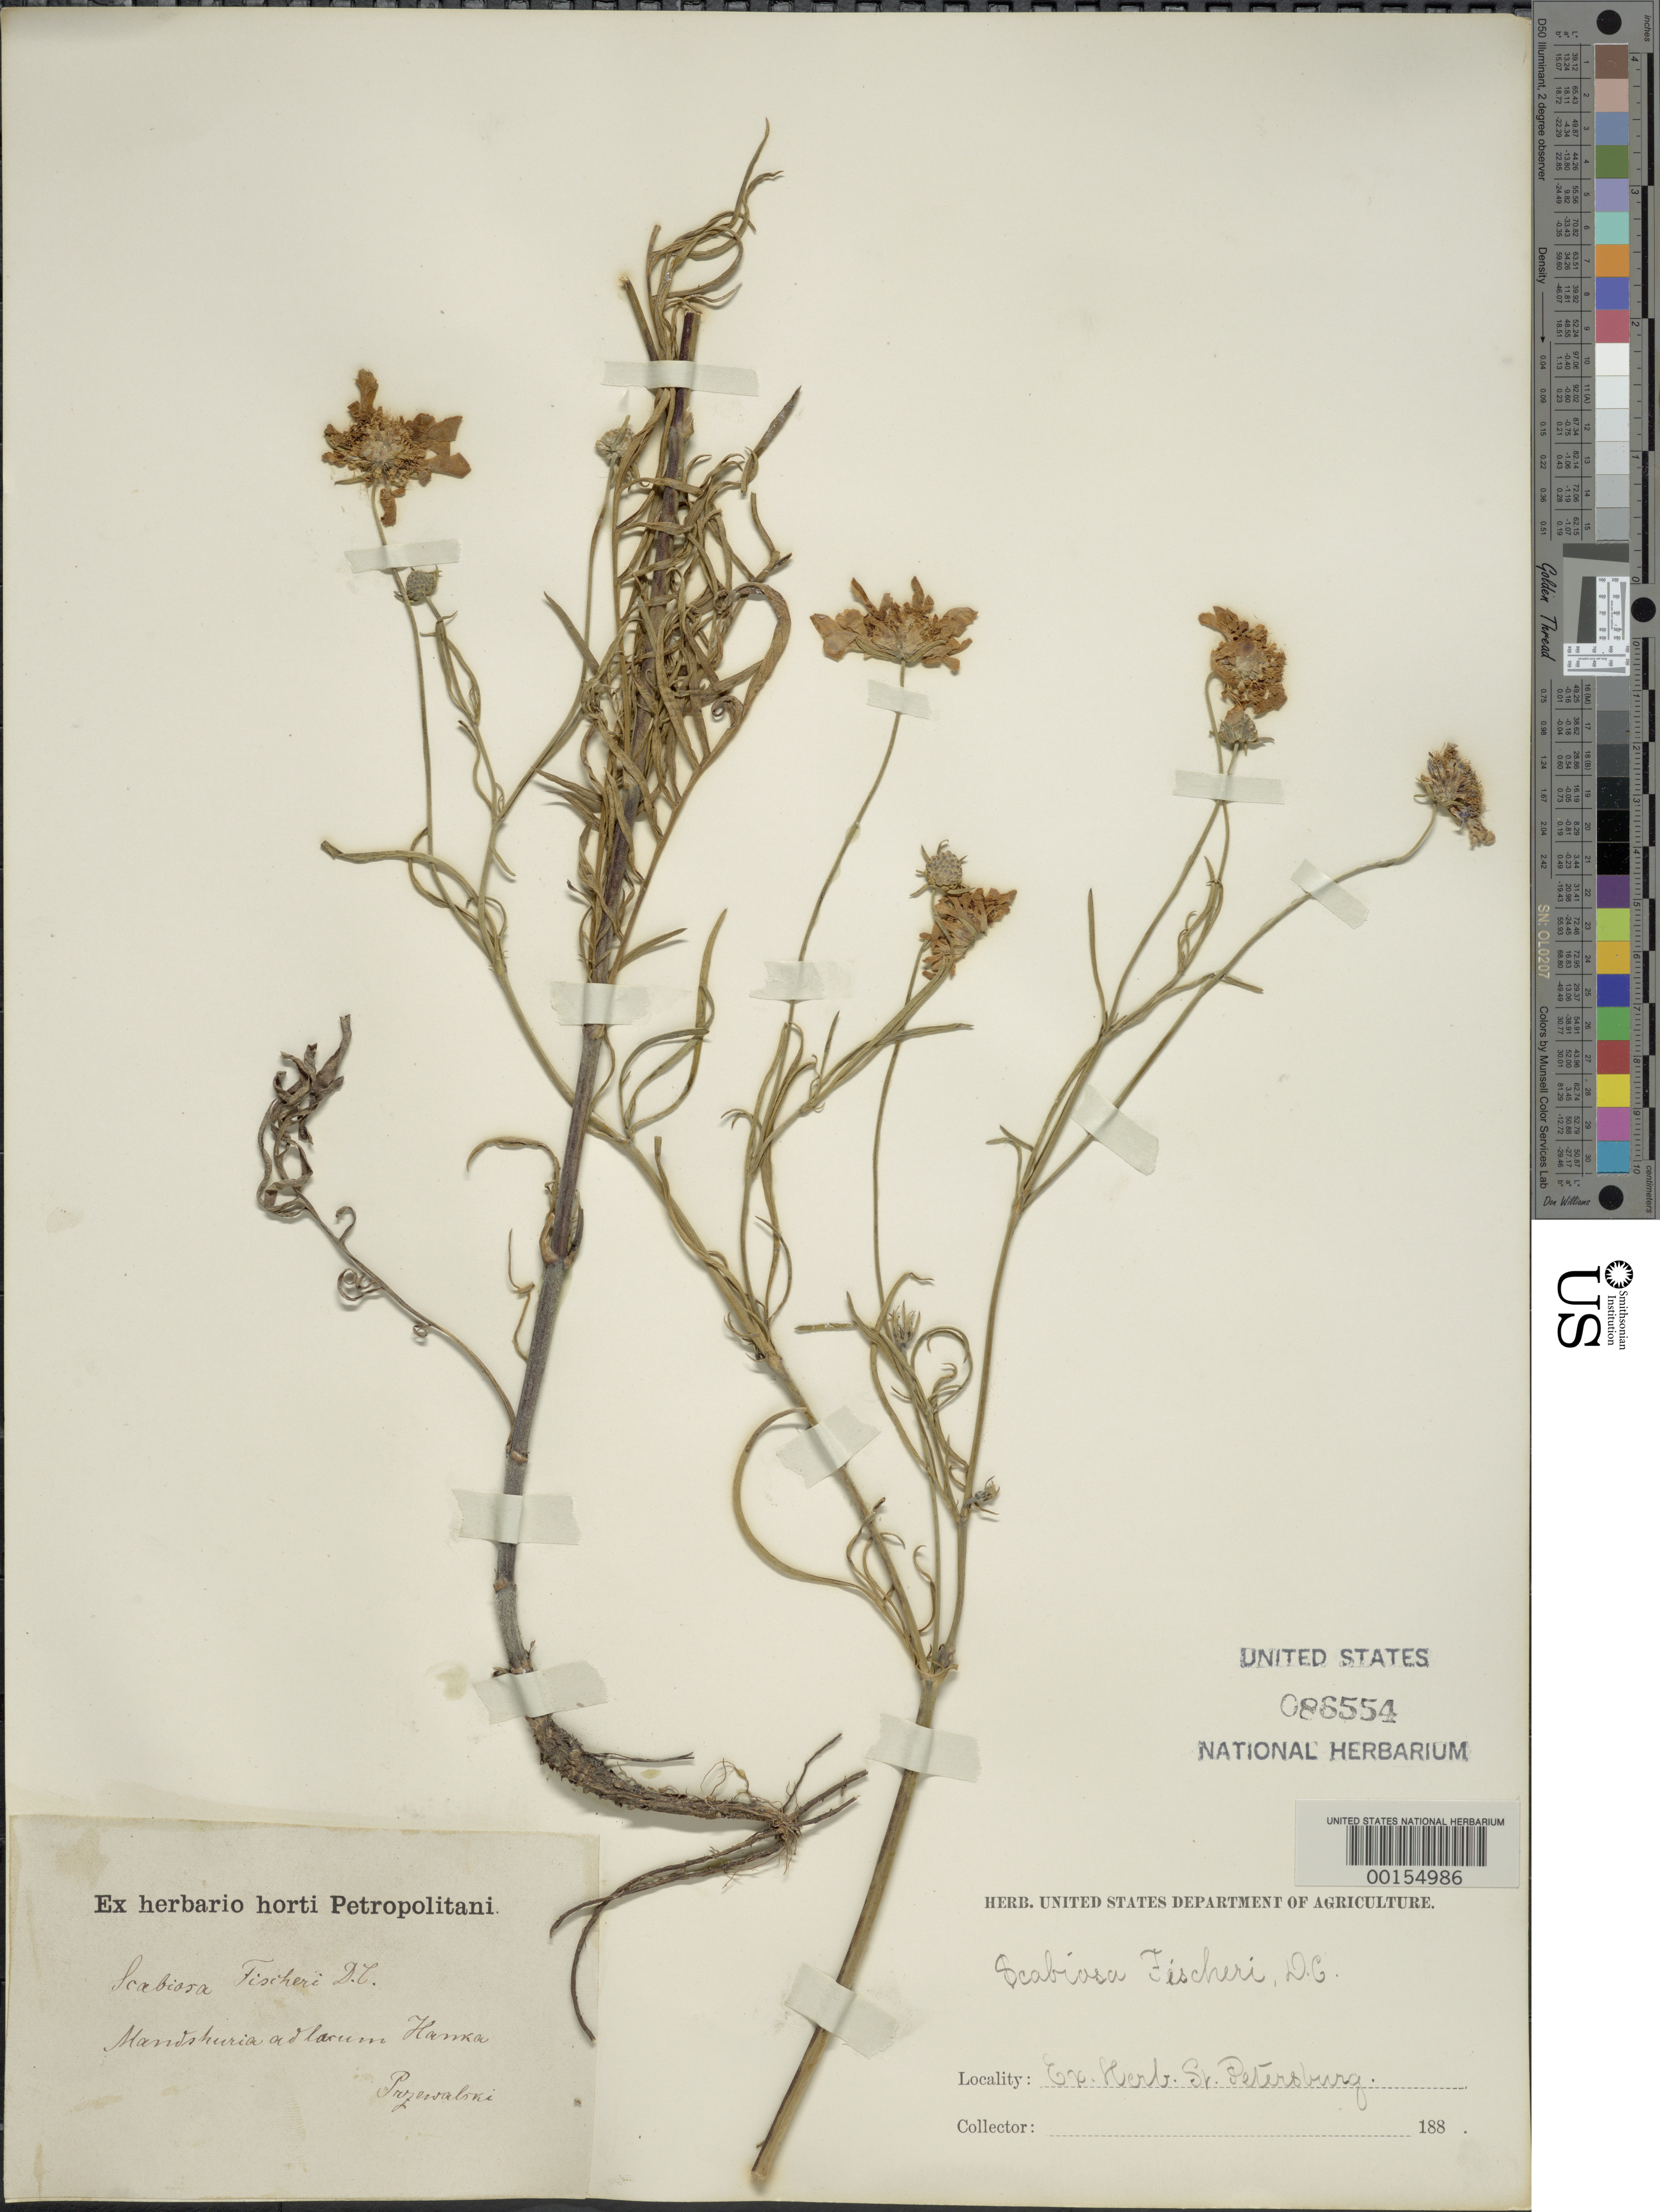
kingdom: Plantae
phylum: Tracheophyta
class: Magnoliopsida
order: Dipsacales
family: Caprifoliaceae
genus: Scabiosa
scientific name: Scabiosa fischerii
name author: DC.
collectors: -. Prizewalori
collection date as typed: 188-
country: China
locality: Manchuria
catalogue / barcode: US 86554